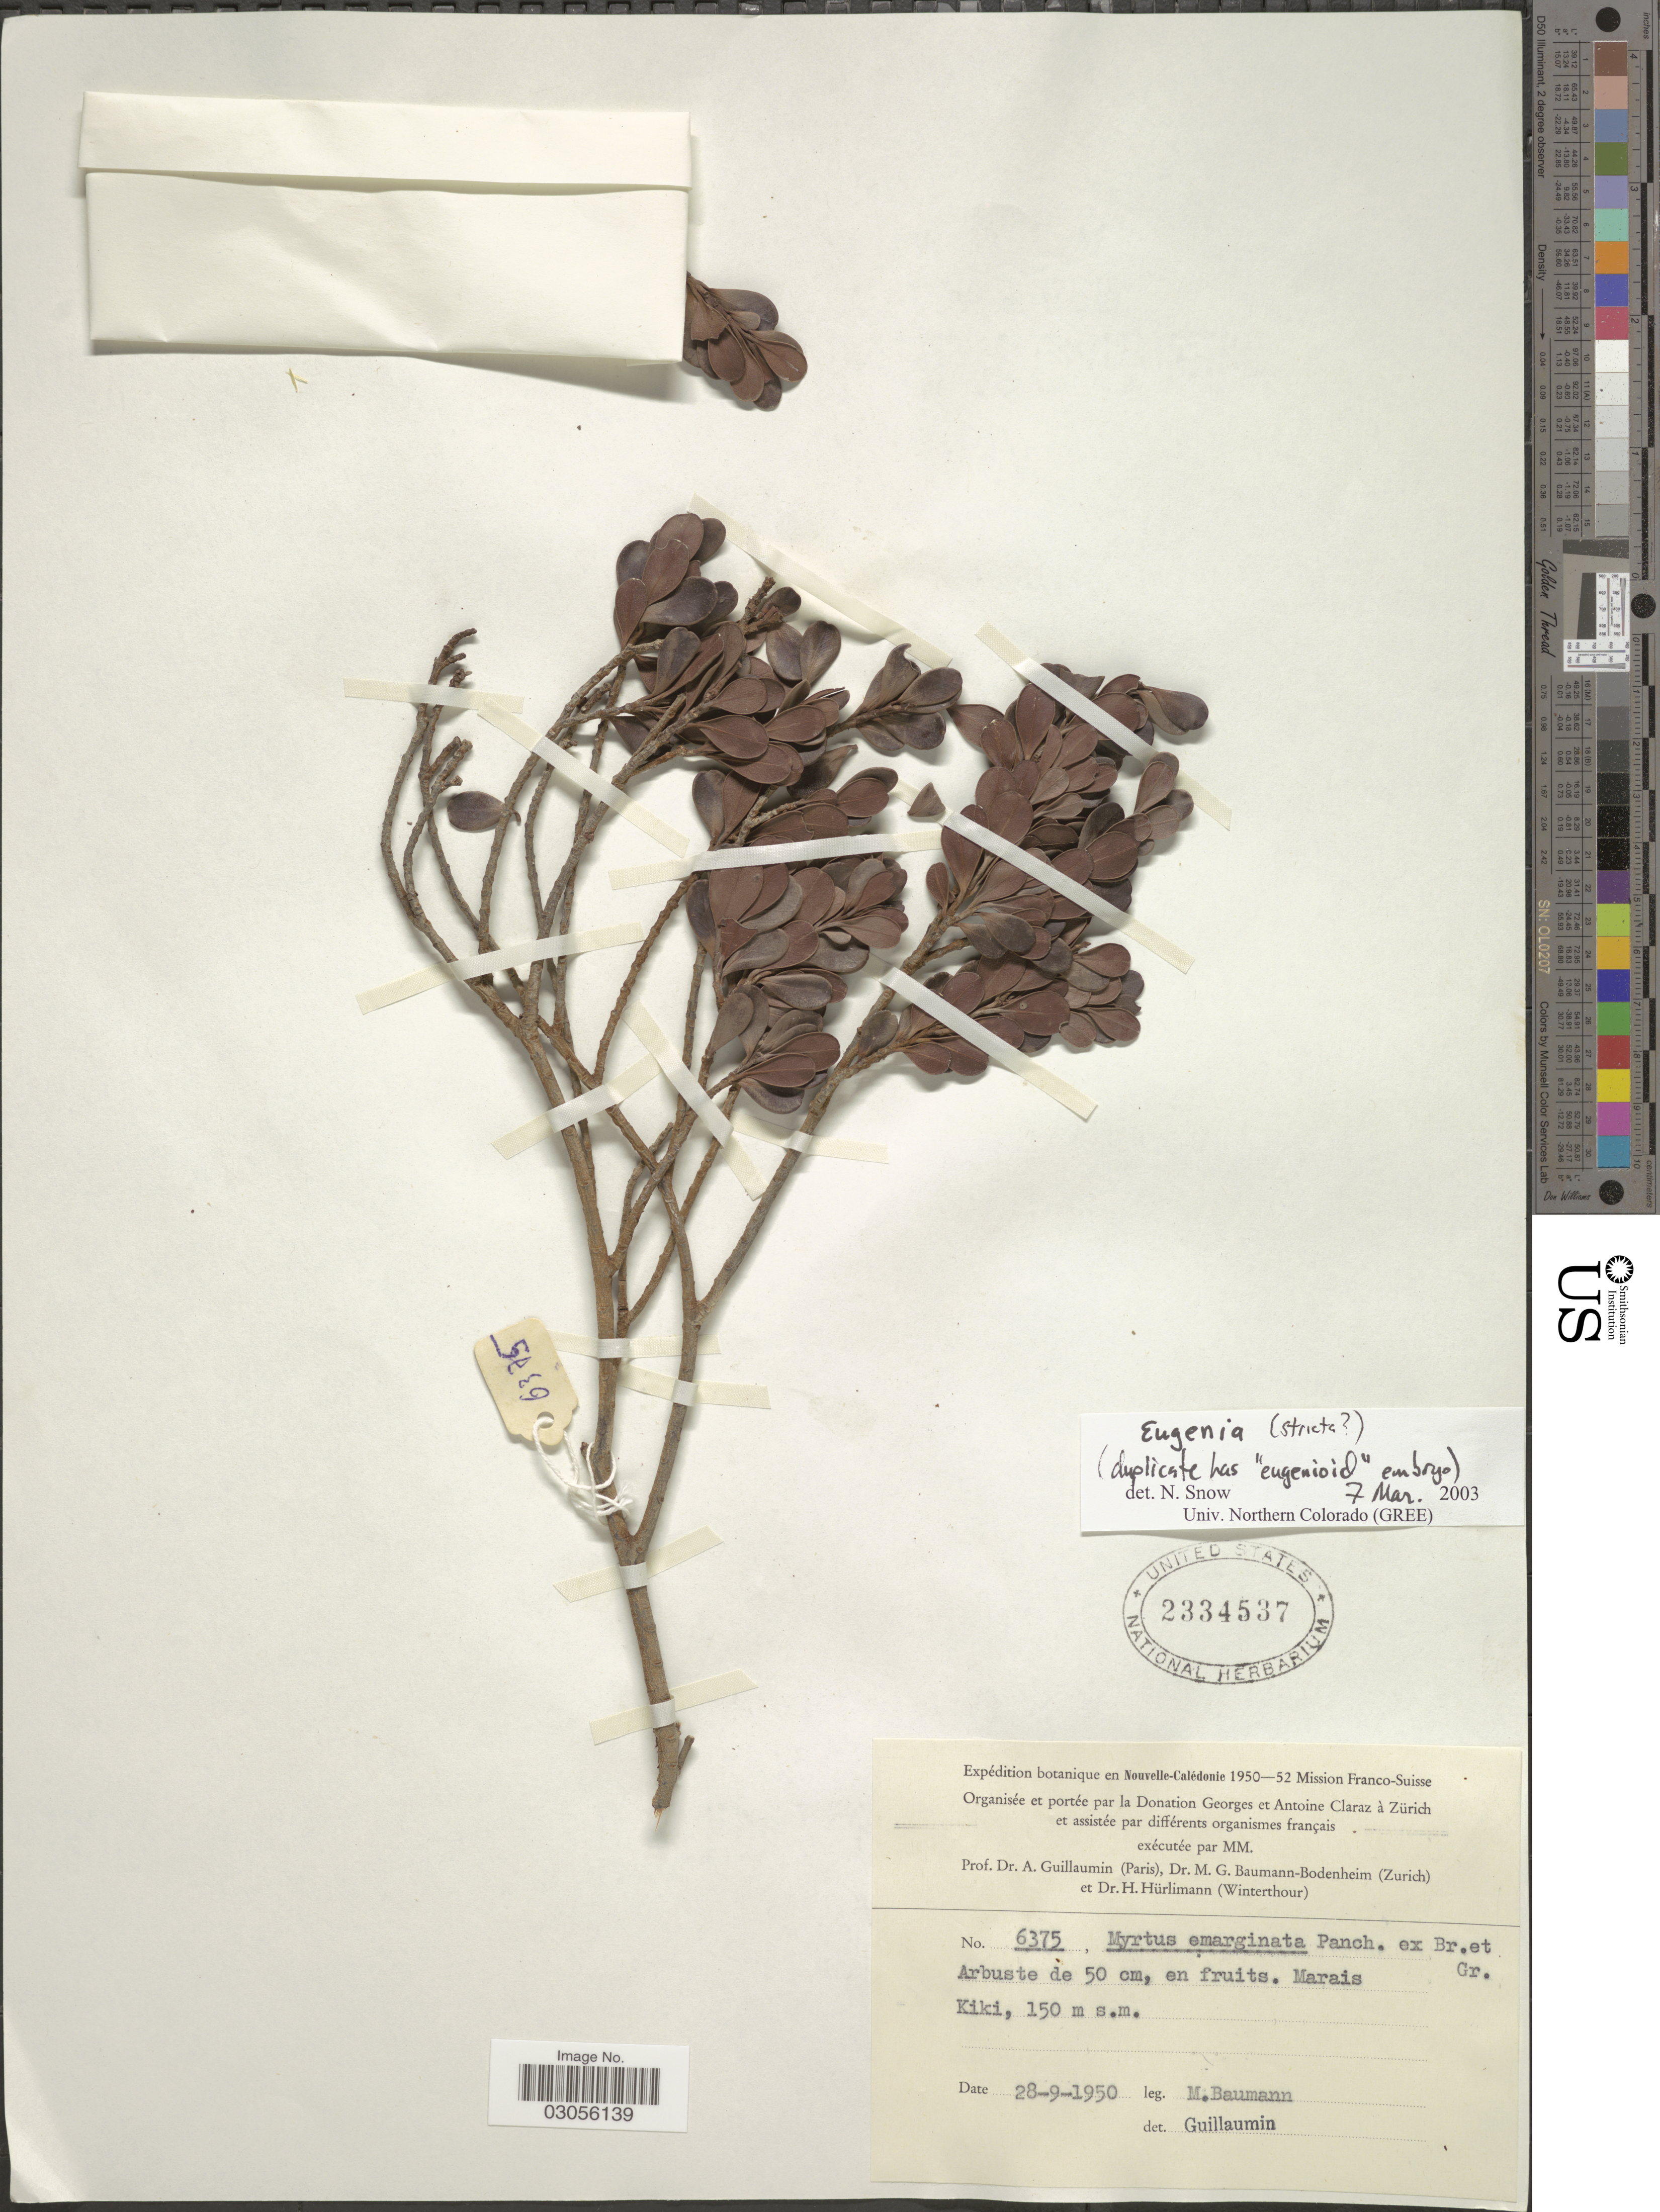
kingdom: Plantae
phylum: Tracheophyta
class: Magnoliopsida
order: Myrtales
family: Myrtaceae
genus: Eugenia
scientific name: Eugenia sp.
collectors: M. G. Baumann-Bodenheim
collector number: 6375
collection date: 1950-09-28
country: New Caledonia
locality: Marais Kiki.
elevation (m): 150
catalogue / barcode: US 2334537